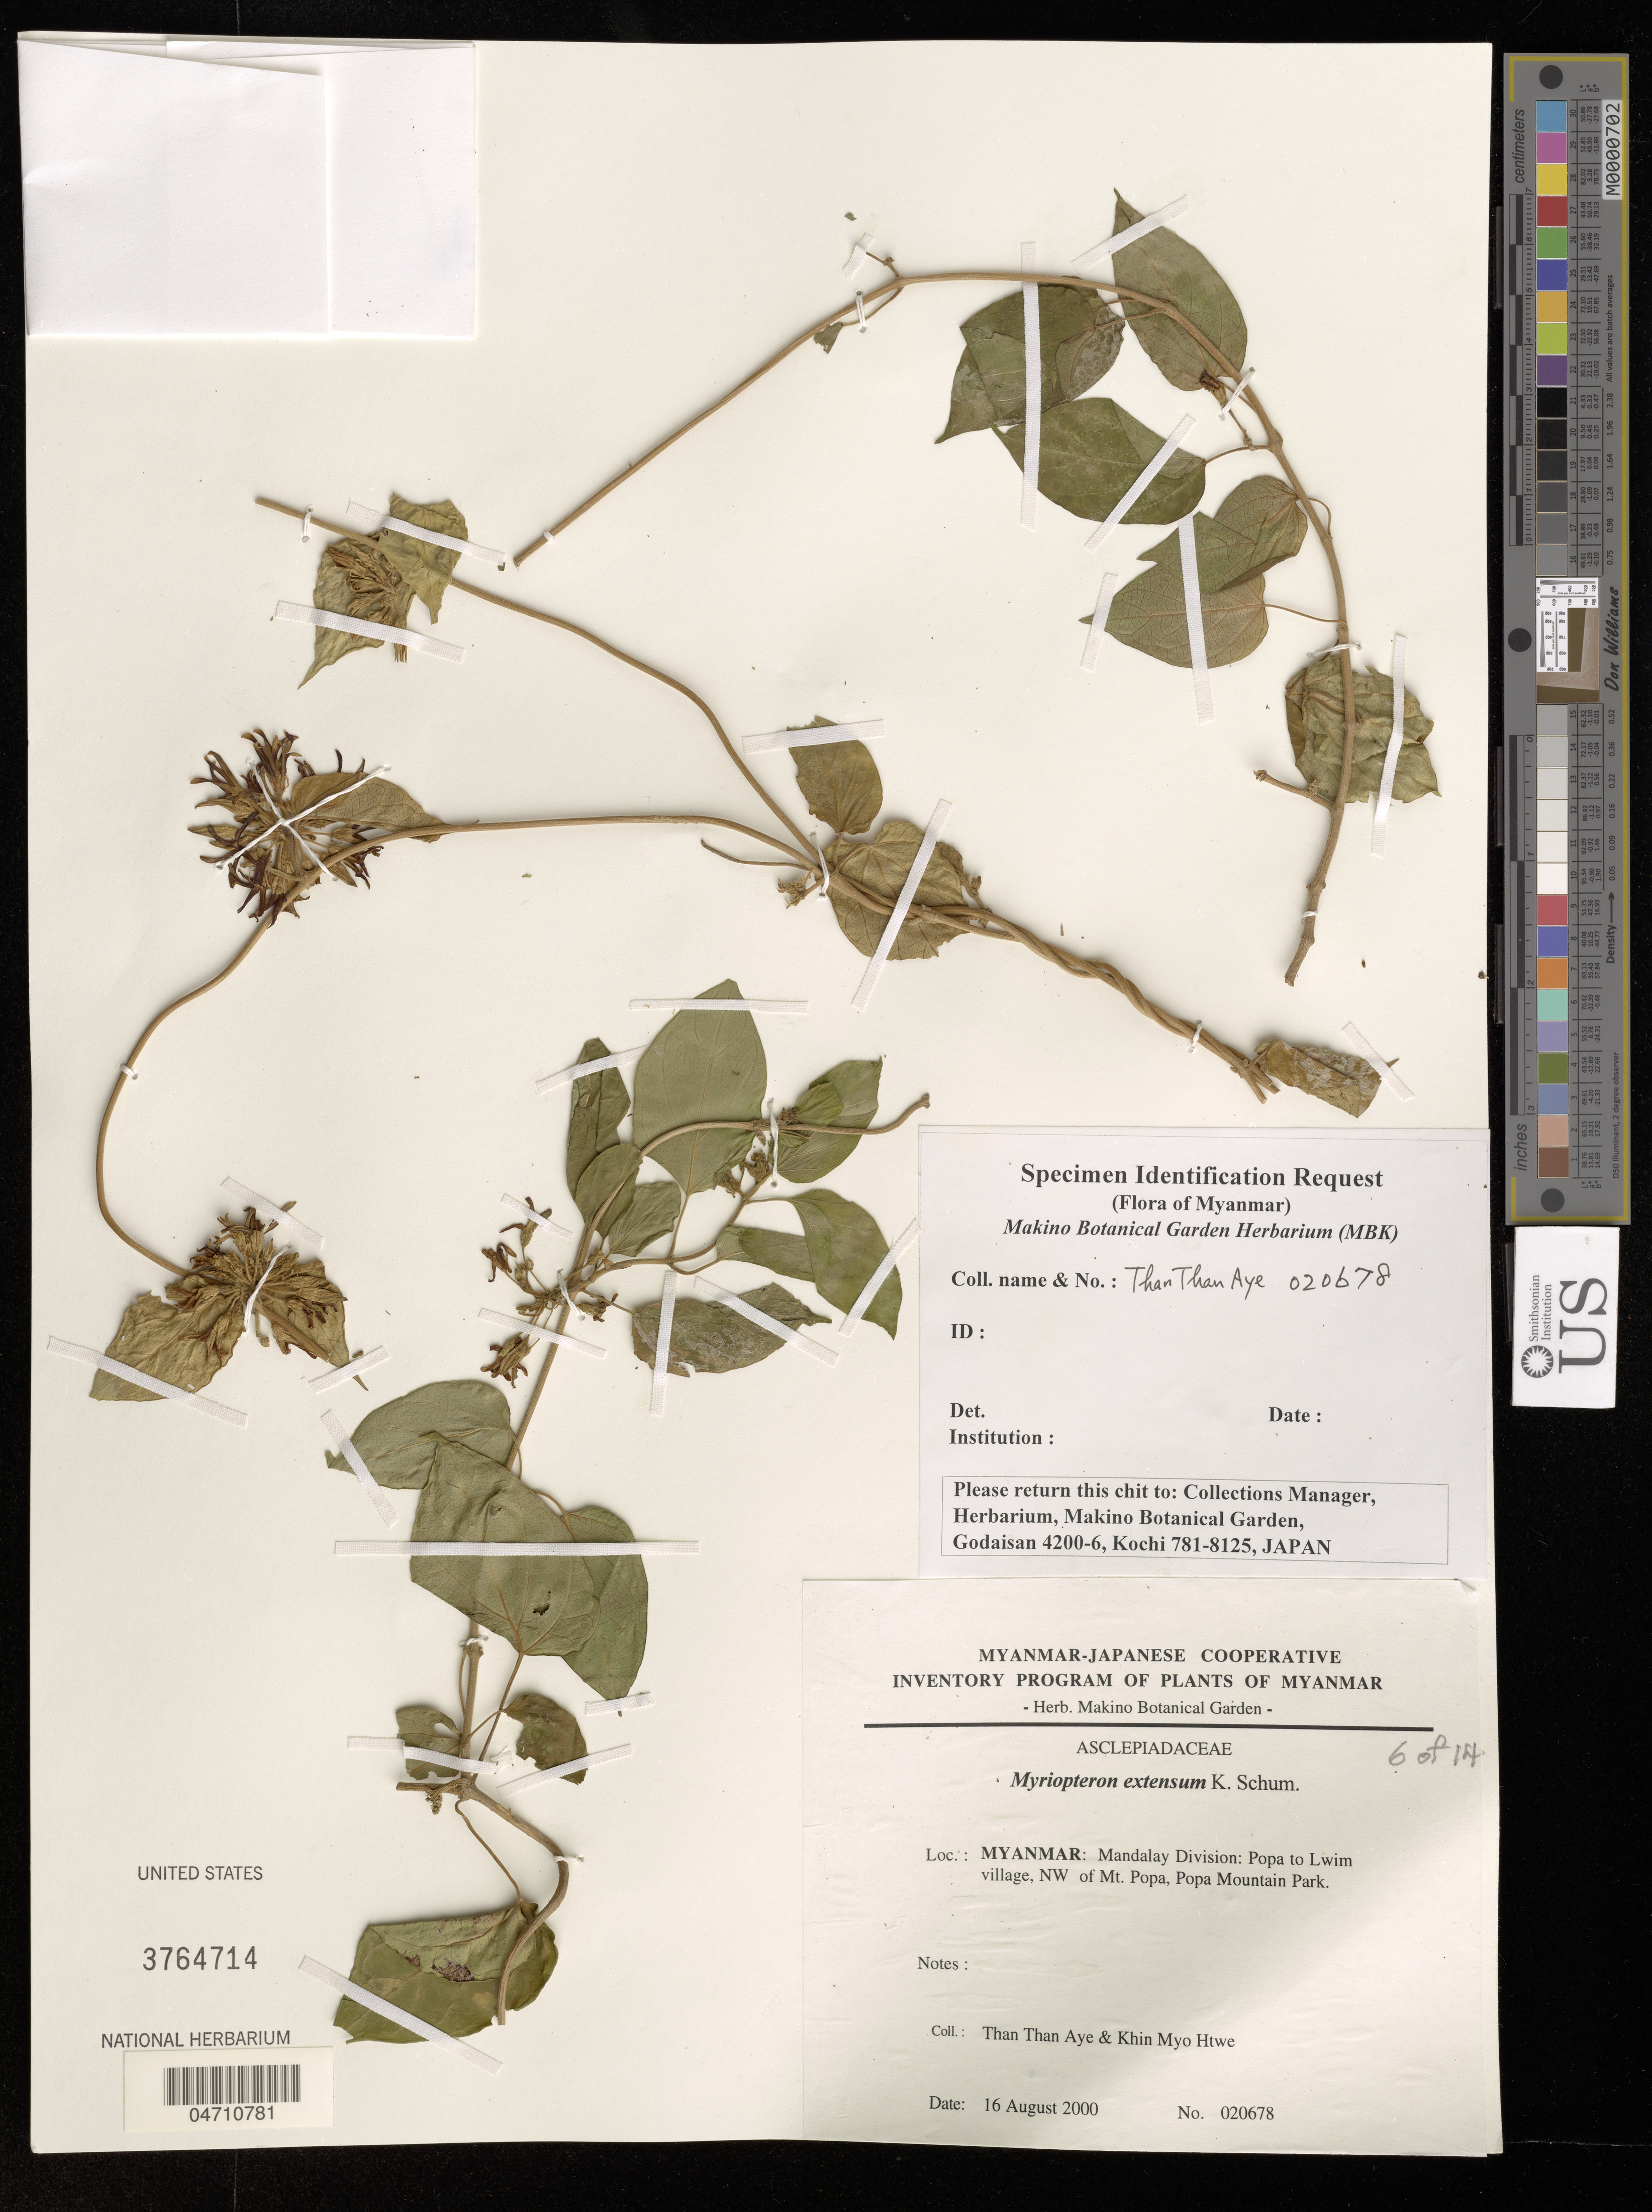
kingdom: Plantae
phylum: Tracheophyta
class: Magnoliopsida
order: Gentianales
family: Apocynaceae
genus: Myriopteron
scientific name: Myriopteron extensum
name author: (C. Wright) K. Schum.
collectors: T. Aye & K. Htwe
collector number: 020678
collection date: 2000-08-16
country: Myanmar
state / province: Mandalay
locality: Mandalay Division: Popa to Lwim village, NW of Mt. Popa, Popa Mountain Park.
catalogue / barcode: US 3764714